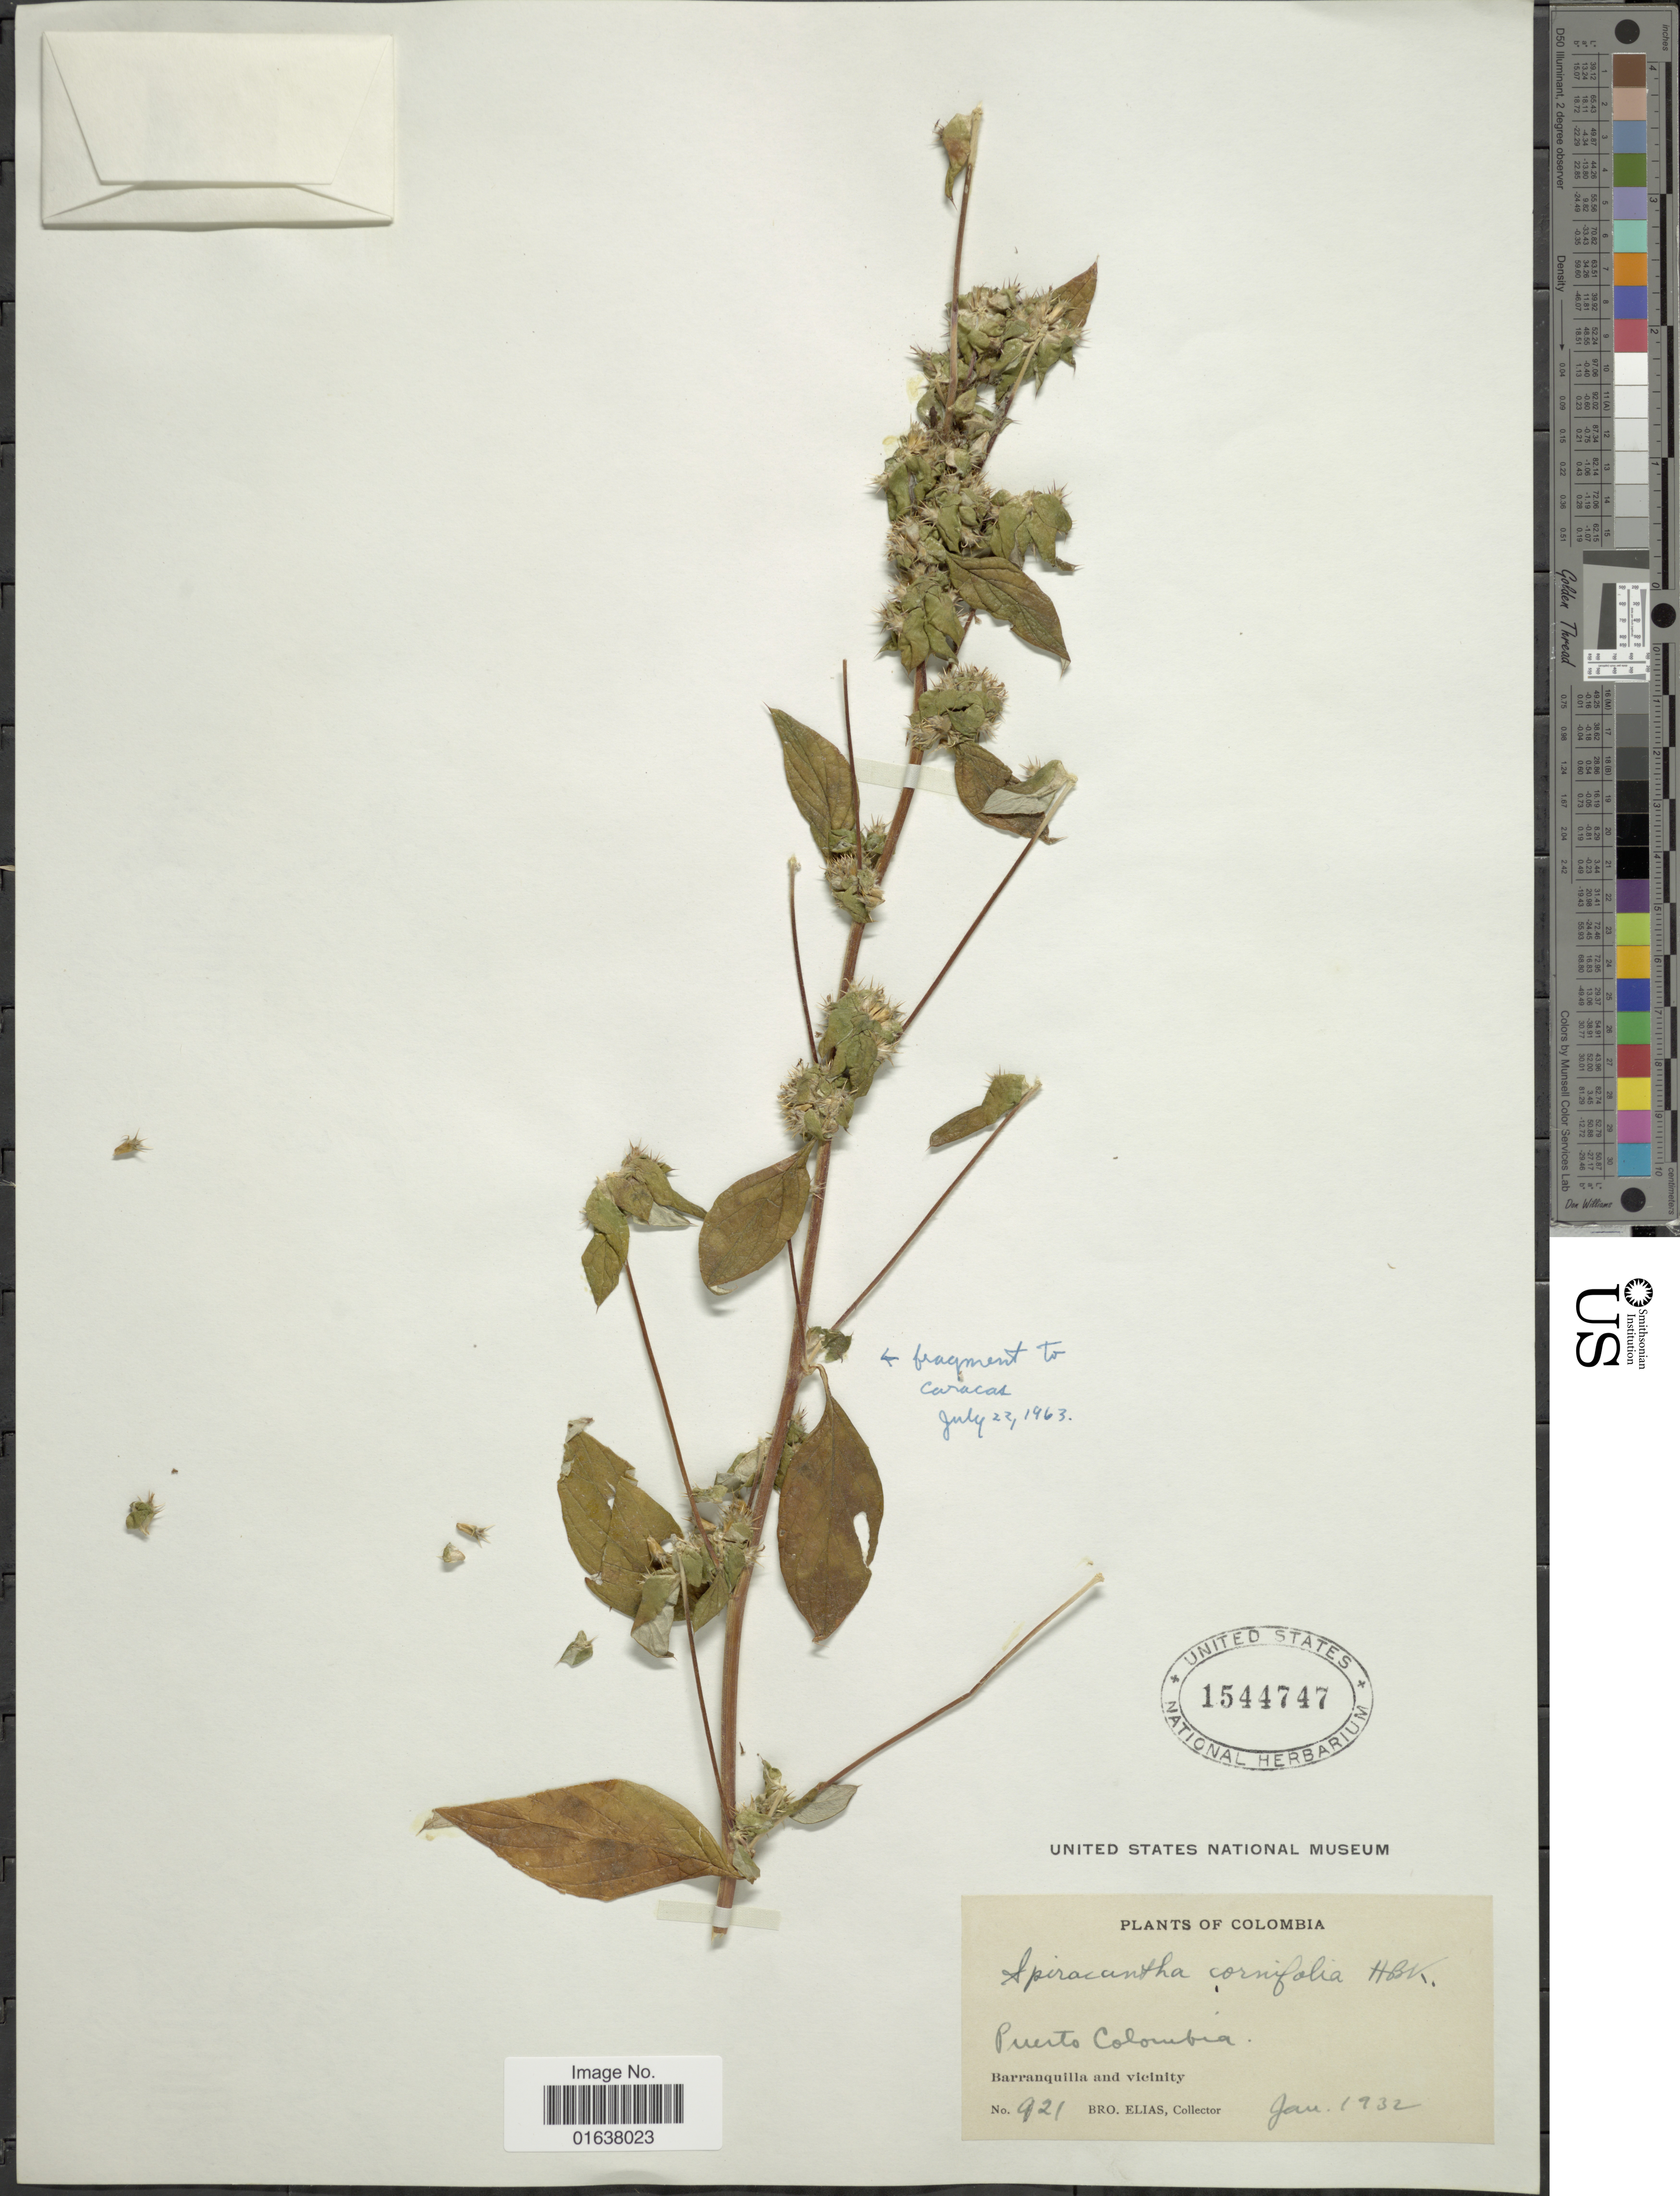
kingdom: Plantae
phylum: Tracheophyta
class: Magnoliopsida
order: Asterales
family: Asteraceae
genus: Spiracantha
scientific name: Spiracantha cornifolia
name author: Kunth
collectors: Bro. Elias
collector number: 921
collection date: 1932-01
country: Colombia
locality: Puerto Colombia. Barranquilla and vicinity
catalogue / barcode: US 1544747